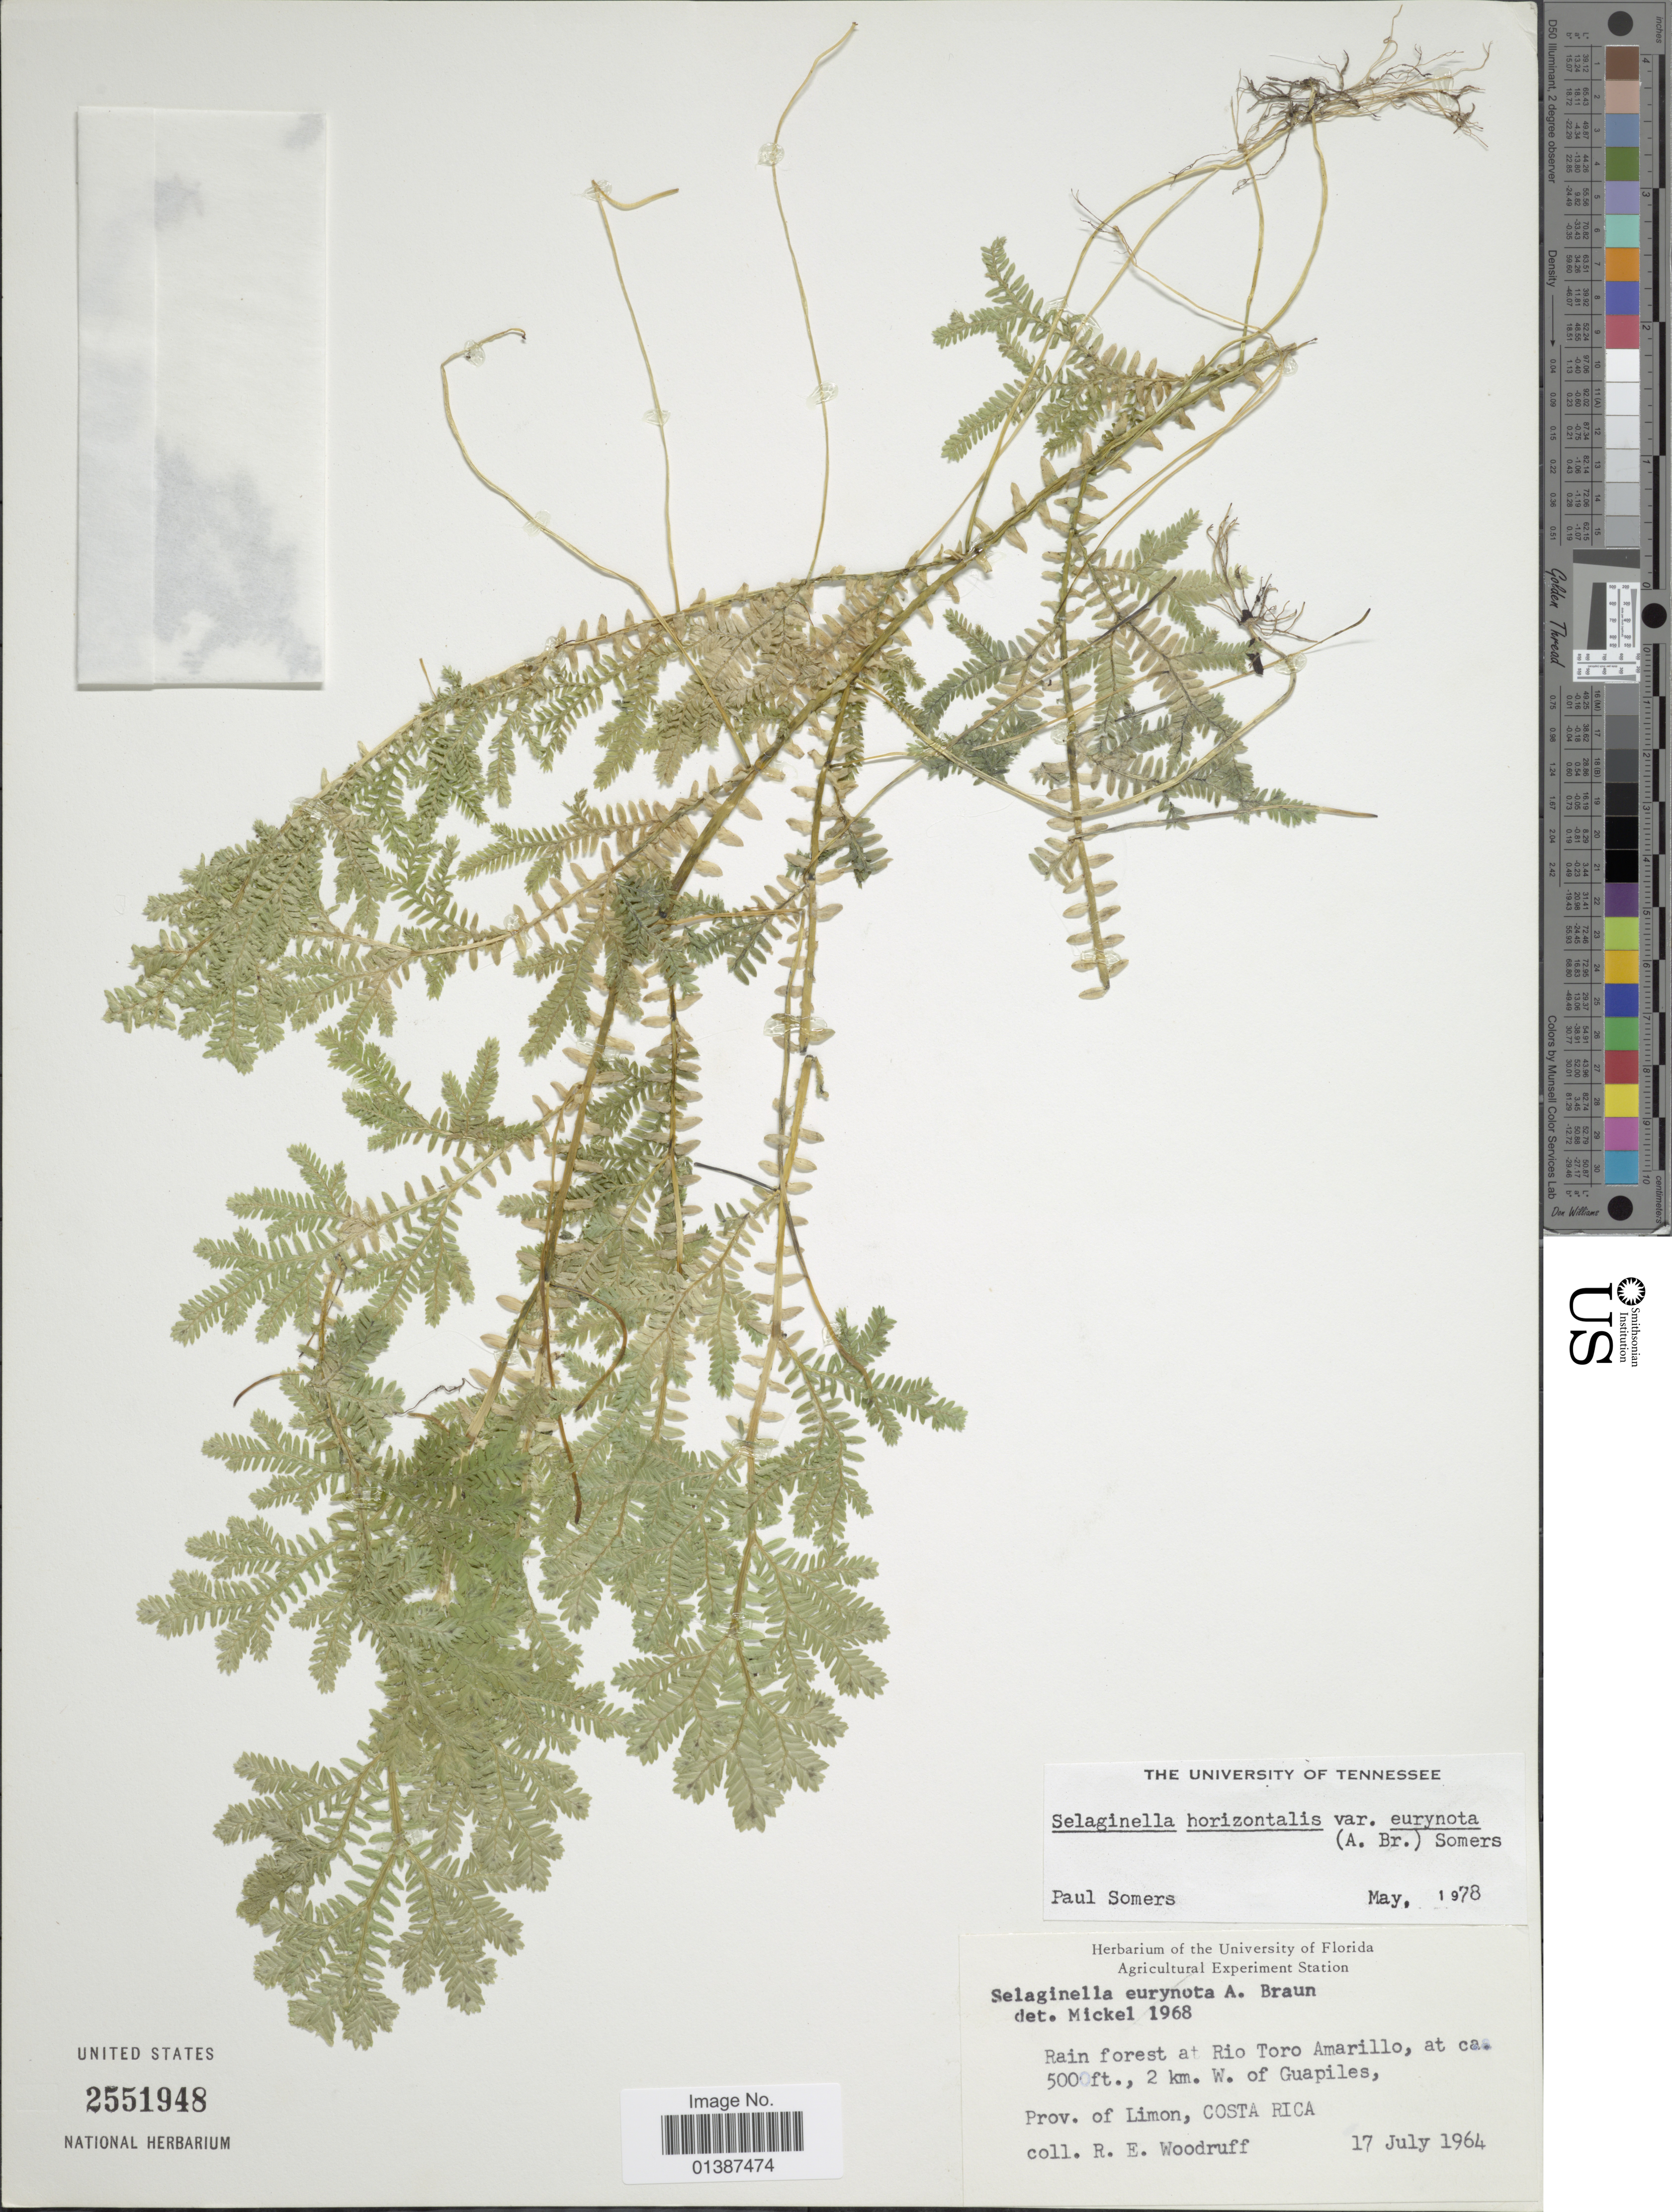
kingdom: Plantae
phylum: Tracheophyta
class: Lycopodiopsida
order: Selaginellales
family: Selaginellaceae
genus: Selaginella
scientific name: Selaginella eurynota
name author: A. Braun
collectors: R. Woodruff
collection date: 1964-07-17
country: Costa Rica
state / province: Limón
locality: Rain forest at Rio Toro Amarillo., 2 km W of Guapiles, Prov. of Limon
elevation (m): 1524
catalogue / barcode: US 2551948